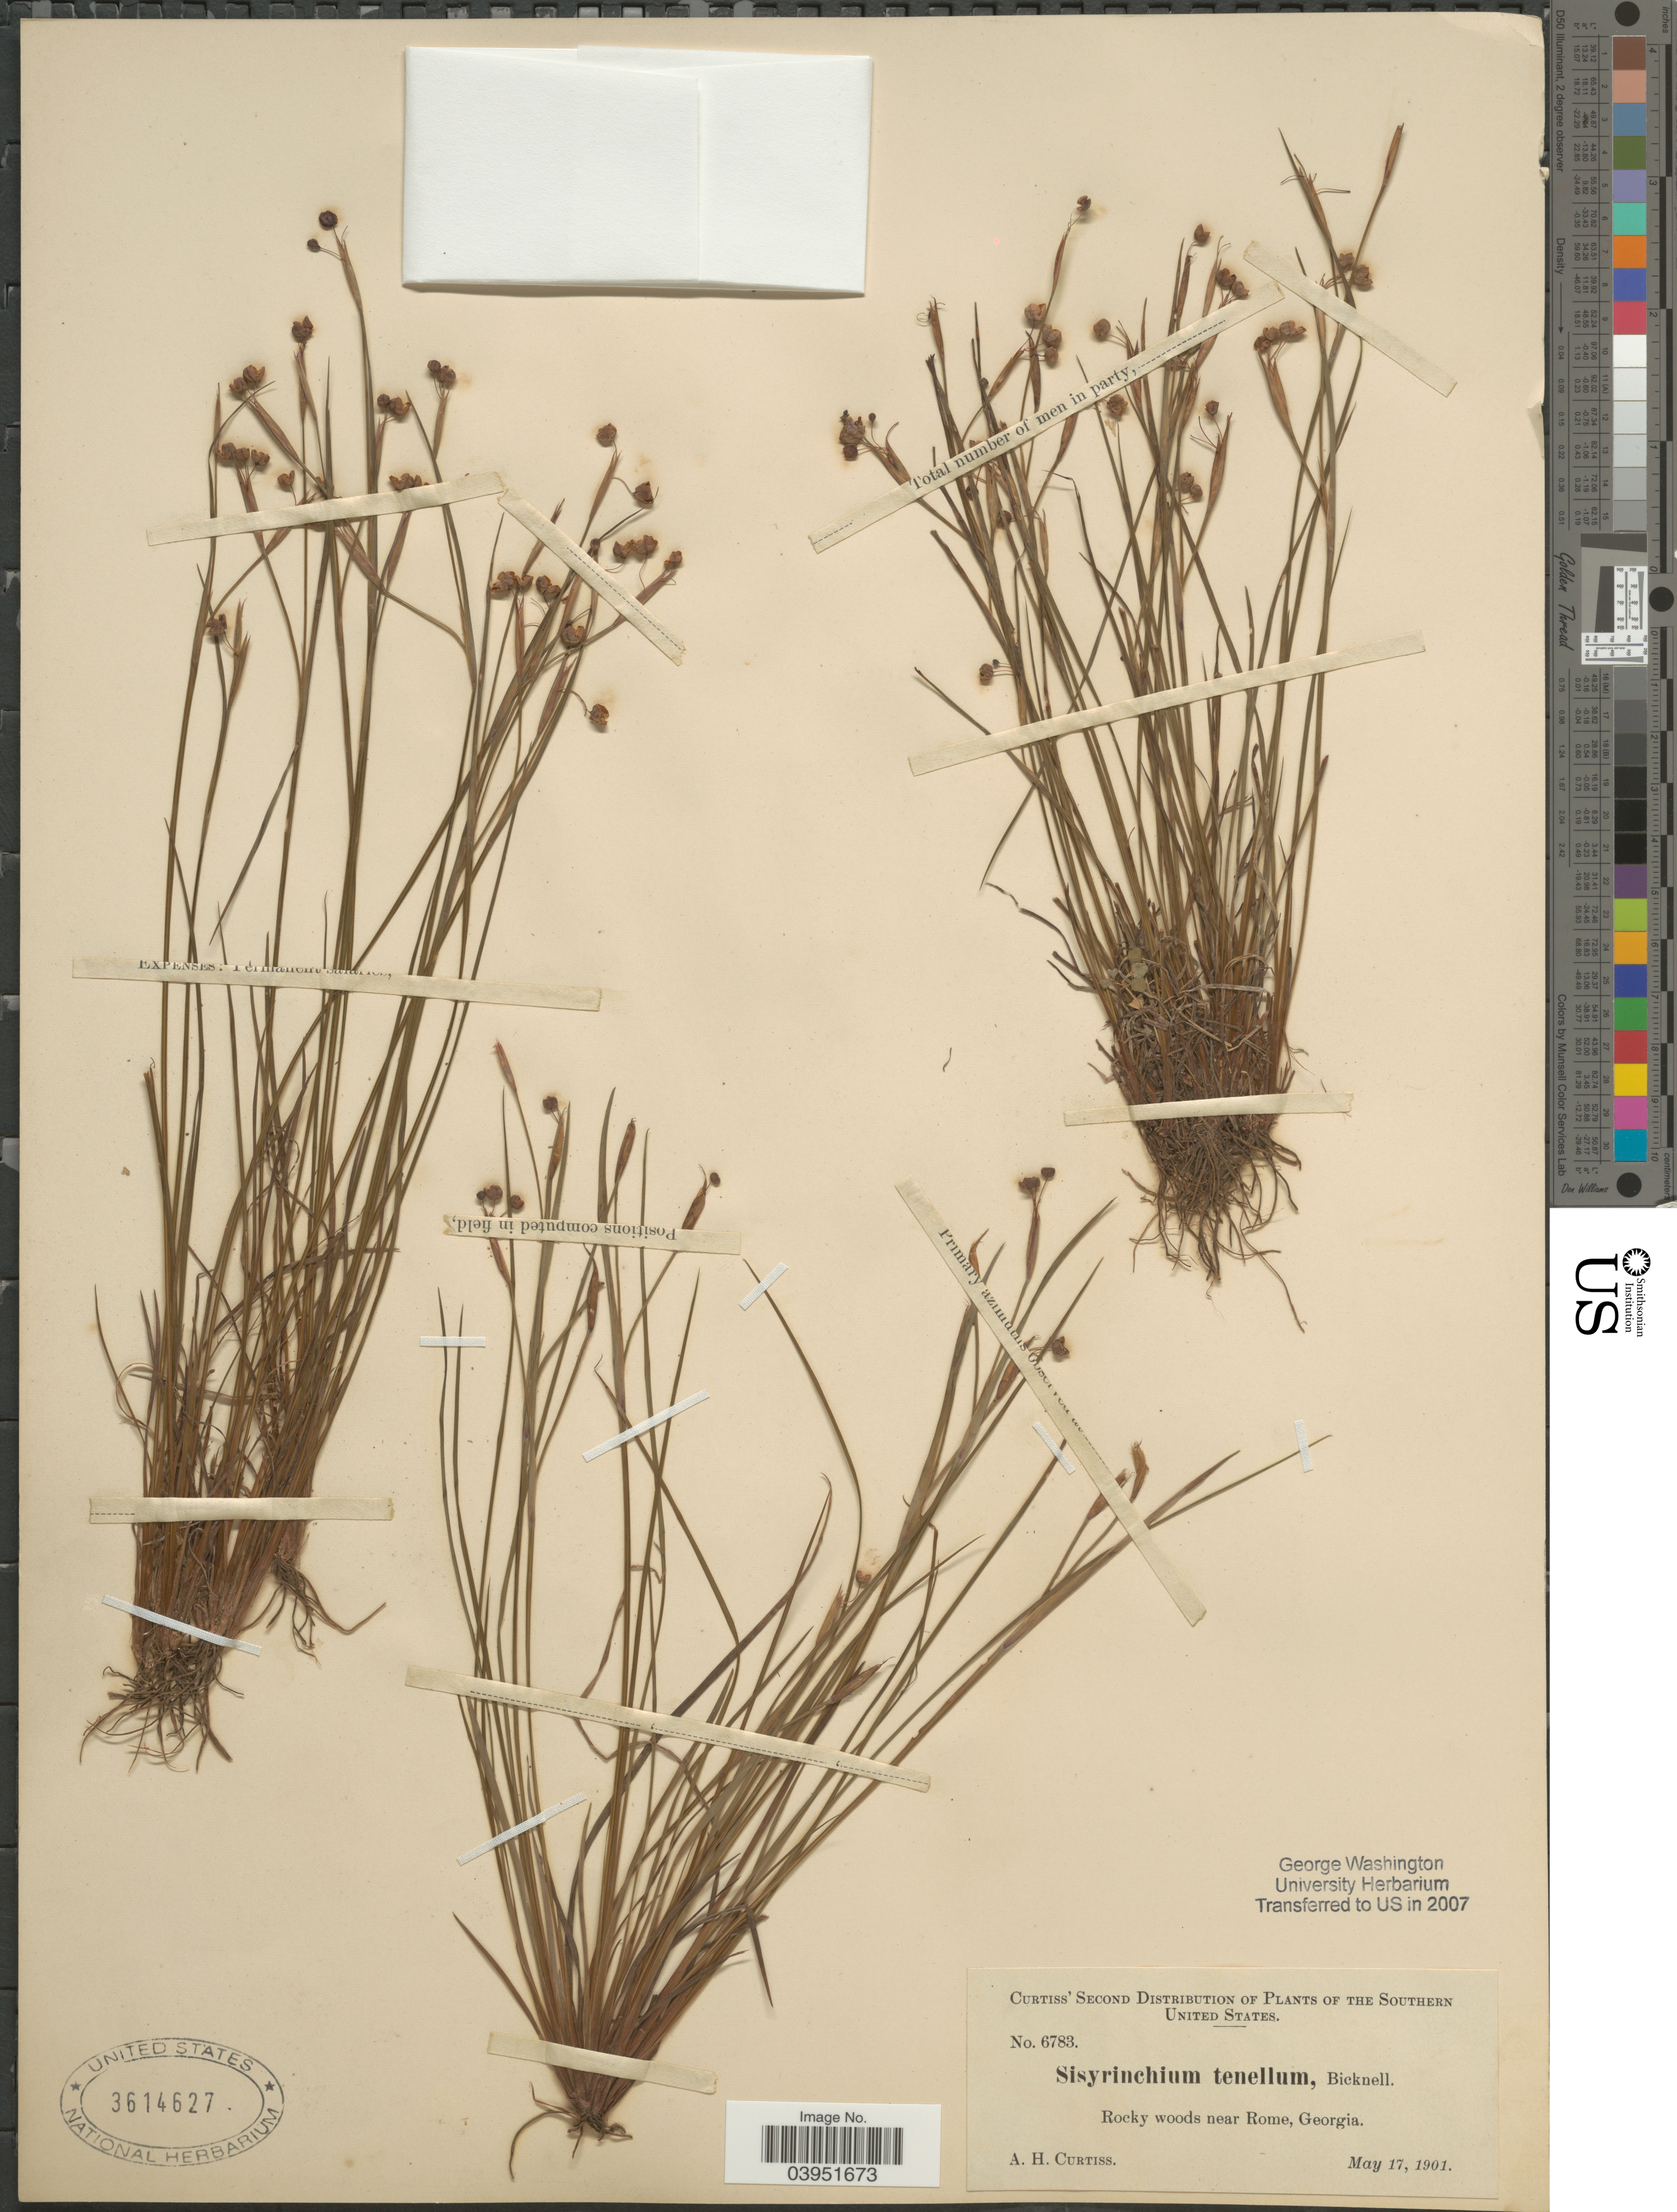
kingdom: Plantae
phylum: Tracheophyta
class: Liliopsida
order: Asparagales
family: Iridaceae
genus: Sisyrinchium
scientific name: Sisyrinchium tenellum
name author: E.P. Bicknell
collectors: A. H. Curtiss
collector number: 6783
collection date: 1901-05-17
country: United States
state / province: Georgia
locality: The Southern United States. Near Rome.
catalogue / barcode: US 3614627